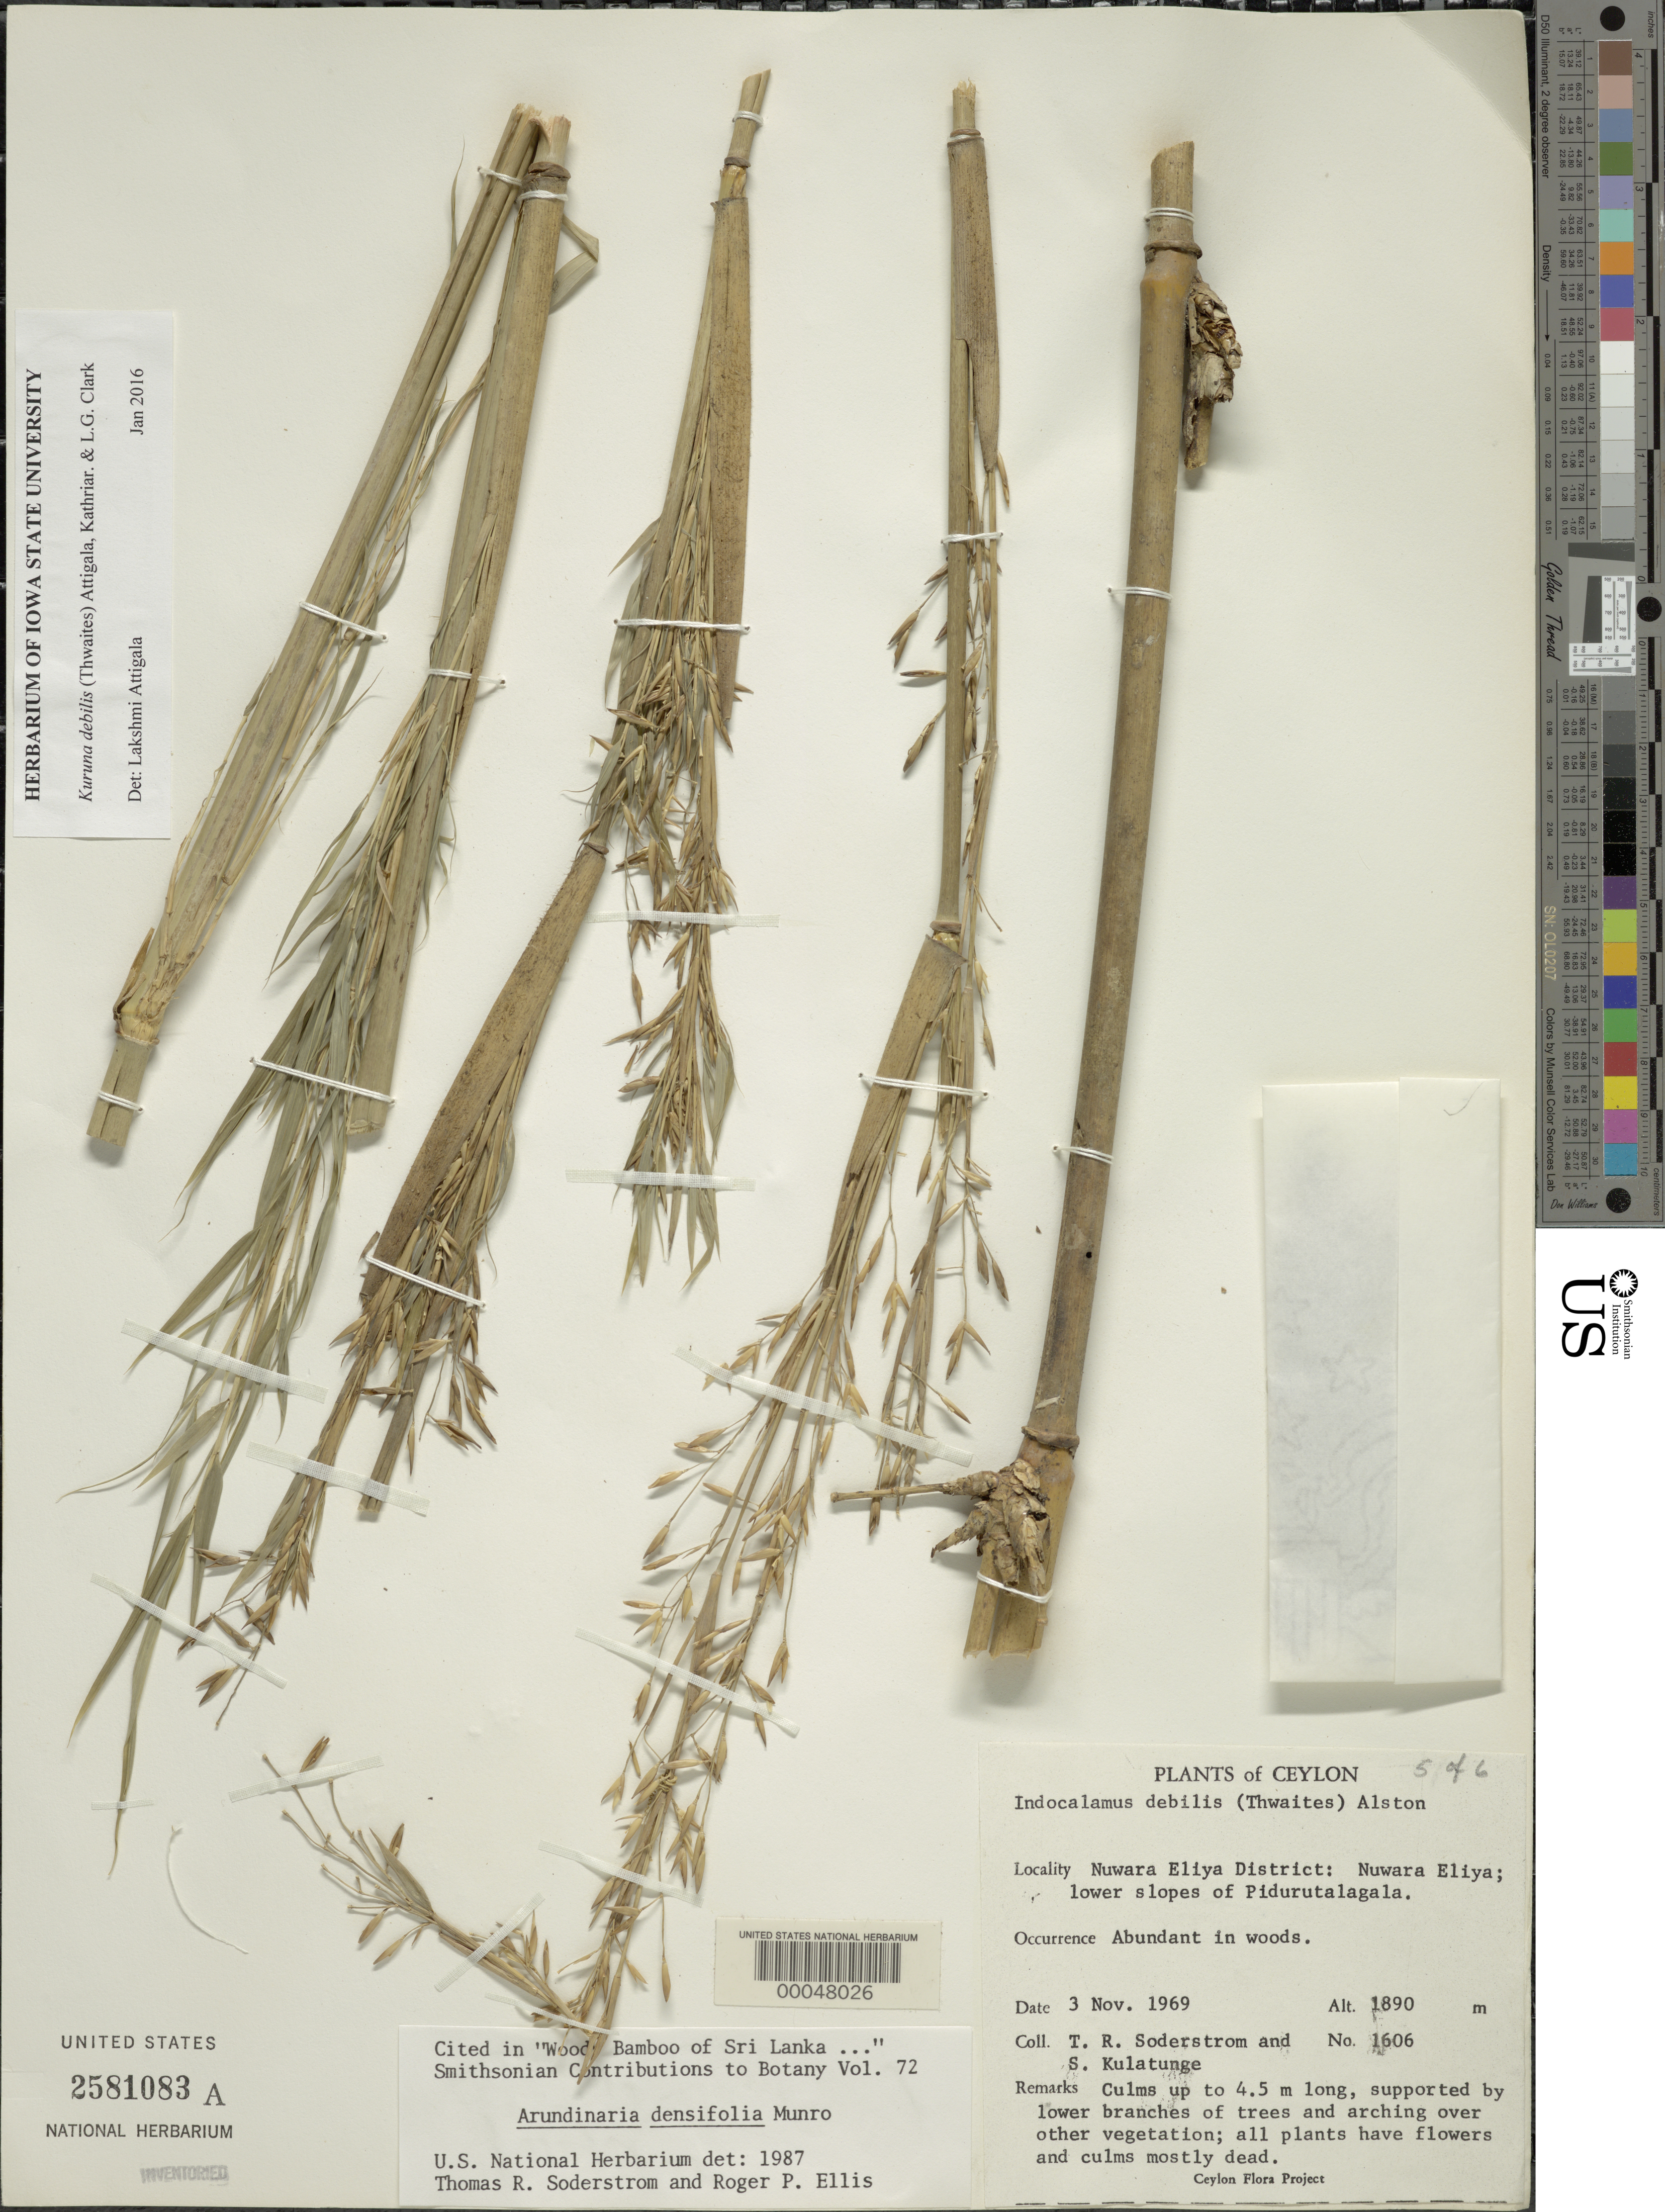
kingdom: Plantae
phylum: Tracheophyta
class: Liliopsida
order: Poales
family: Poaceae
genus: Kuruna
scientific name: Kuruna debilis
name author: (Thwaites) Attigala et al.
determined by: Attigala, L.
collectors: T. R. Soderstrom & S. Kulatunge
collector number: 1606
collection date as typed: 03 Nov 1969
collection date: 1969-11-03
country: Sri Lanka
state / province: Central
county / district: Nuwara Eliya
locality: Nuwara eliya, piduratalagala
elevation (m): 1890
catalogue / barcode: US 2581083A